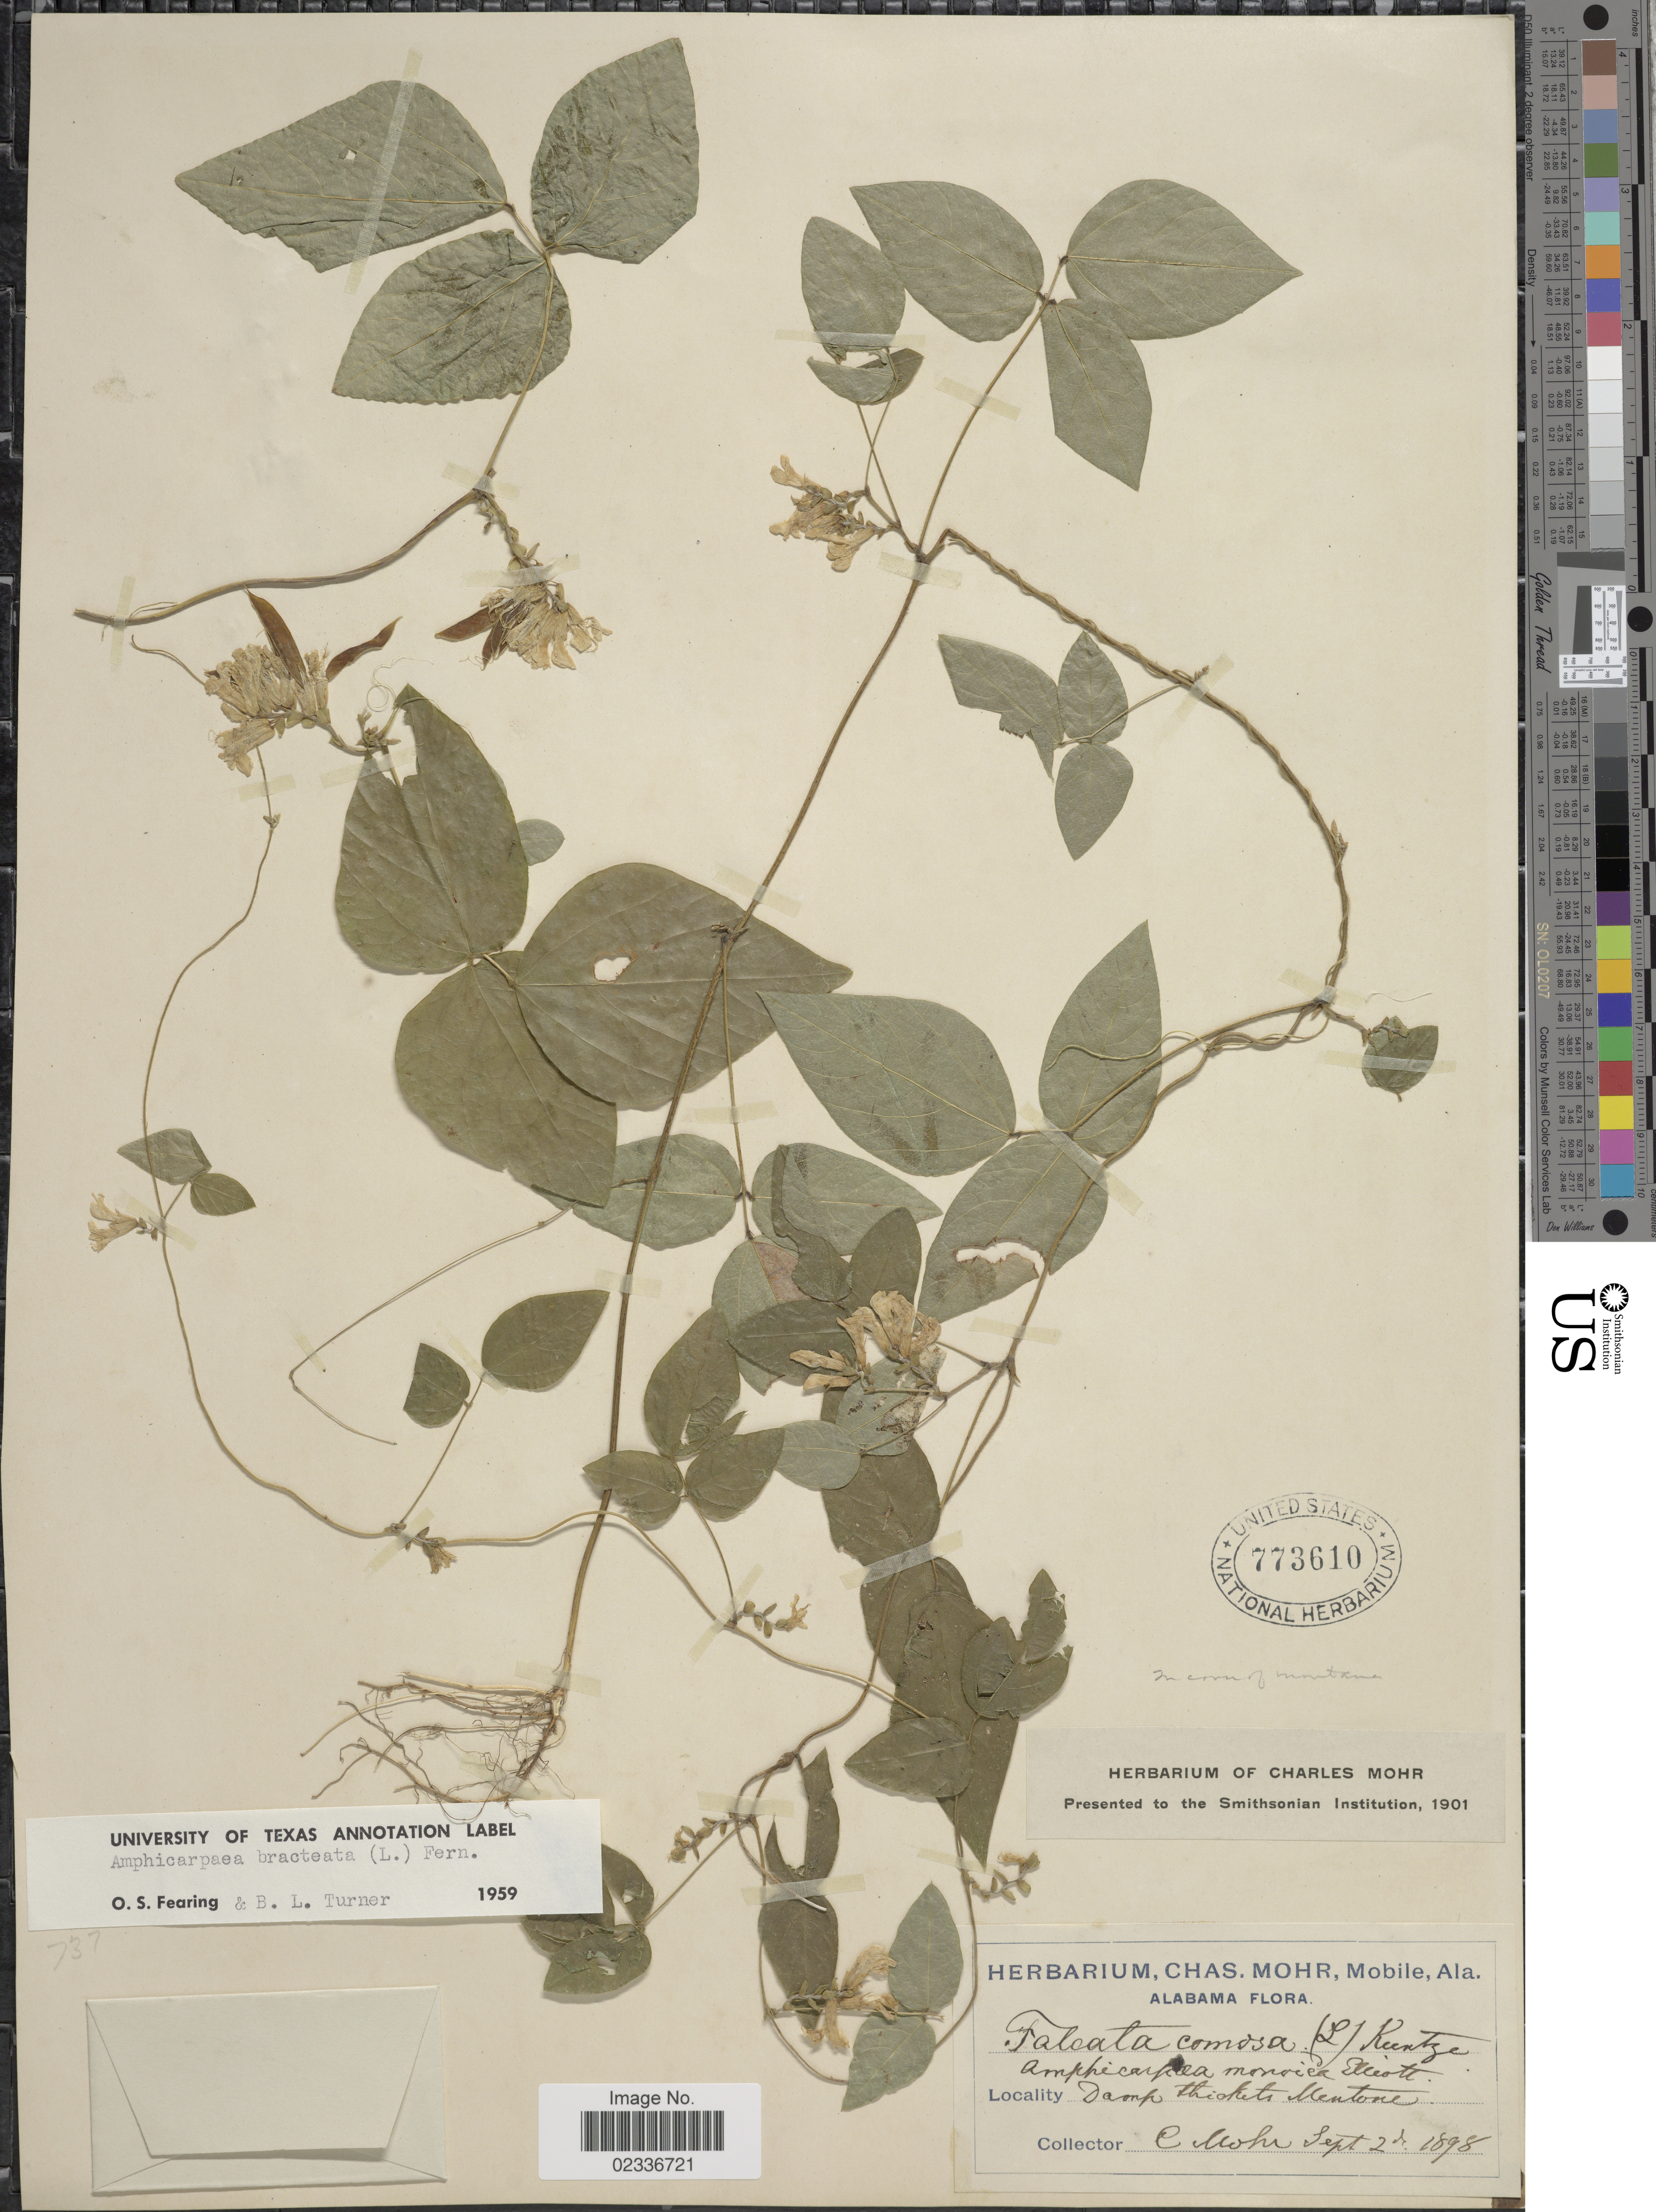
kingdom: Plantae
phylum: Tracheophyta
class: Magnoliopsida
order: Fabales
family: Fabaceae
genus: Amphicarpaea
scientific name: Amphicarpaea bracteata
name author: (L.) Fernald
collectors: Mohr, C. T. (herbarium)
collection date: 1898-09-02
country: United States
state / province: Alabama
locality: Damp thickets, Mentone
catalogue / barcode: US 773610